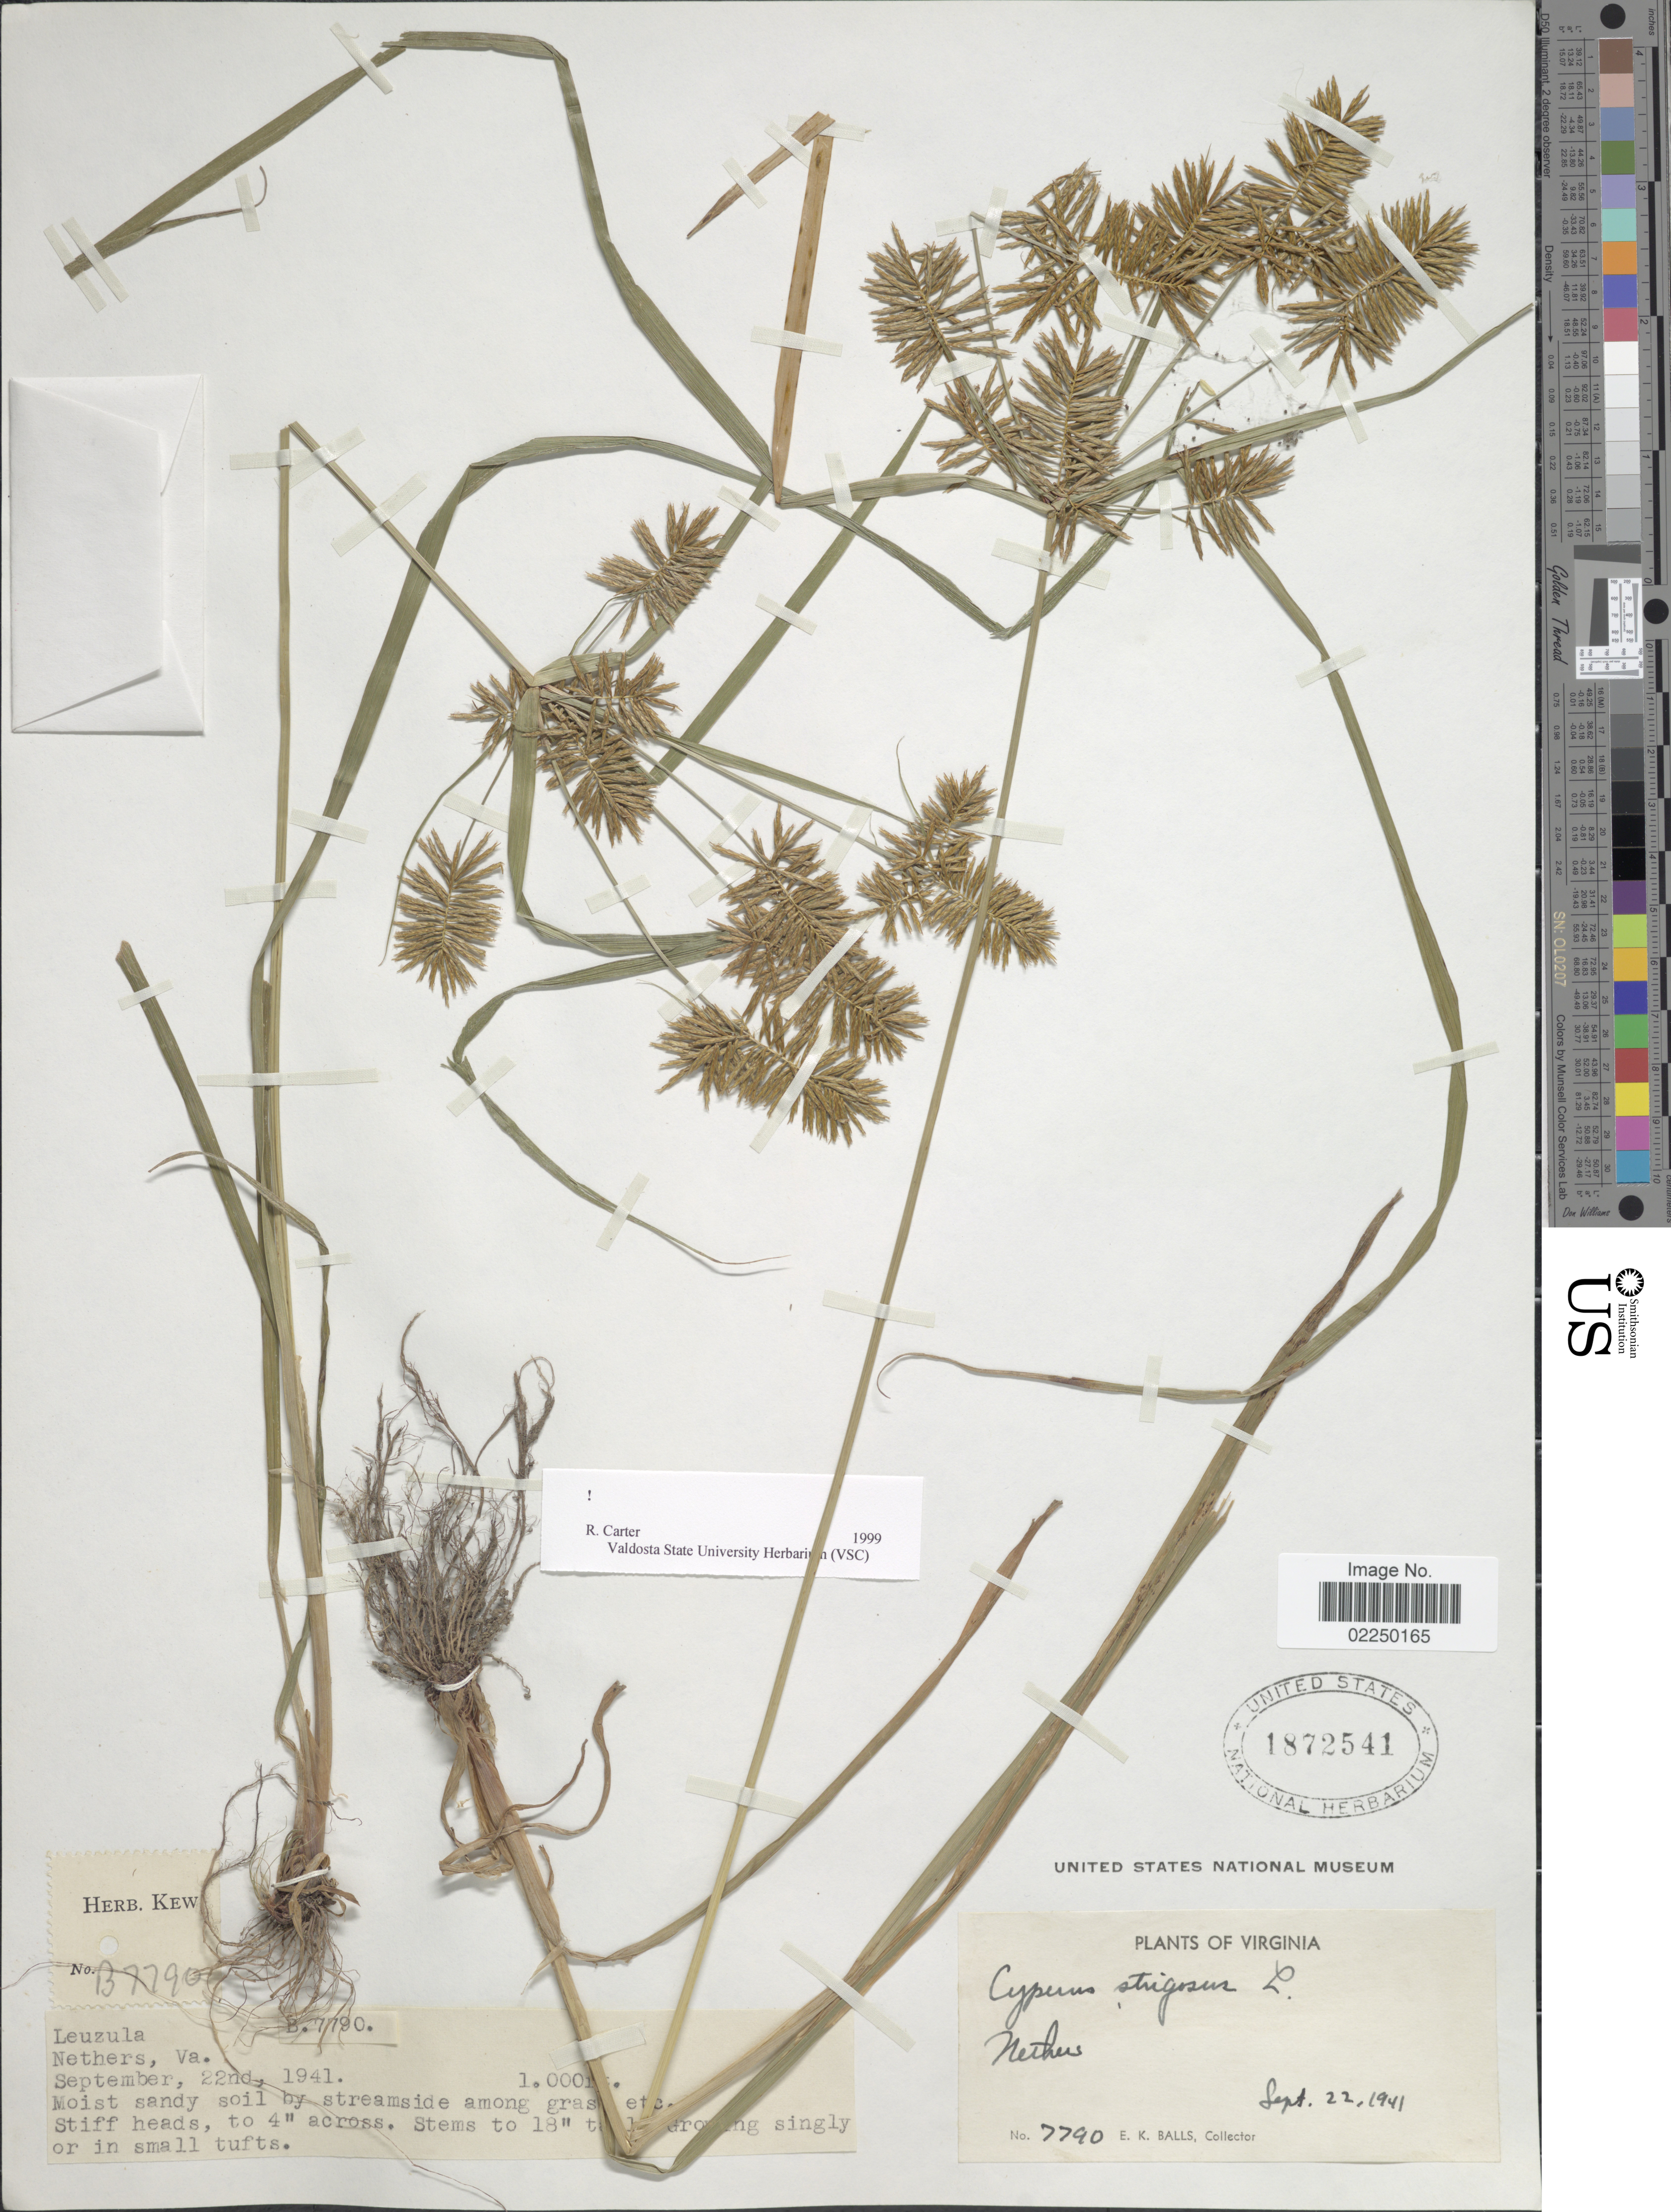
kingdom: Plantae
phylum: Tracheophyta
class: Liliopsida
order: Poales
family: Cyperaceae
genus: Cyperus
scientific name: Cyperus strigosus L.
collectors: E. K. Balls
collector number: B7790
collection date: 1941-09-22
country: United States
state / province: Virginia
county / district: Madison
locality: Nethers, moist sandy soil by streamside among grass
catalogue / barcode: US 1872541